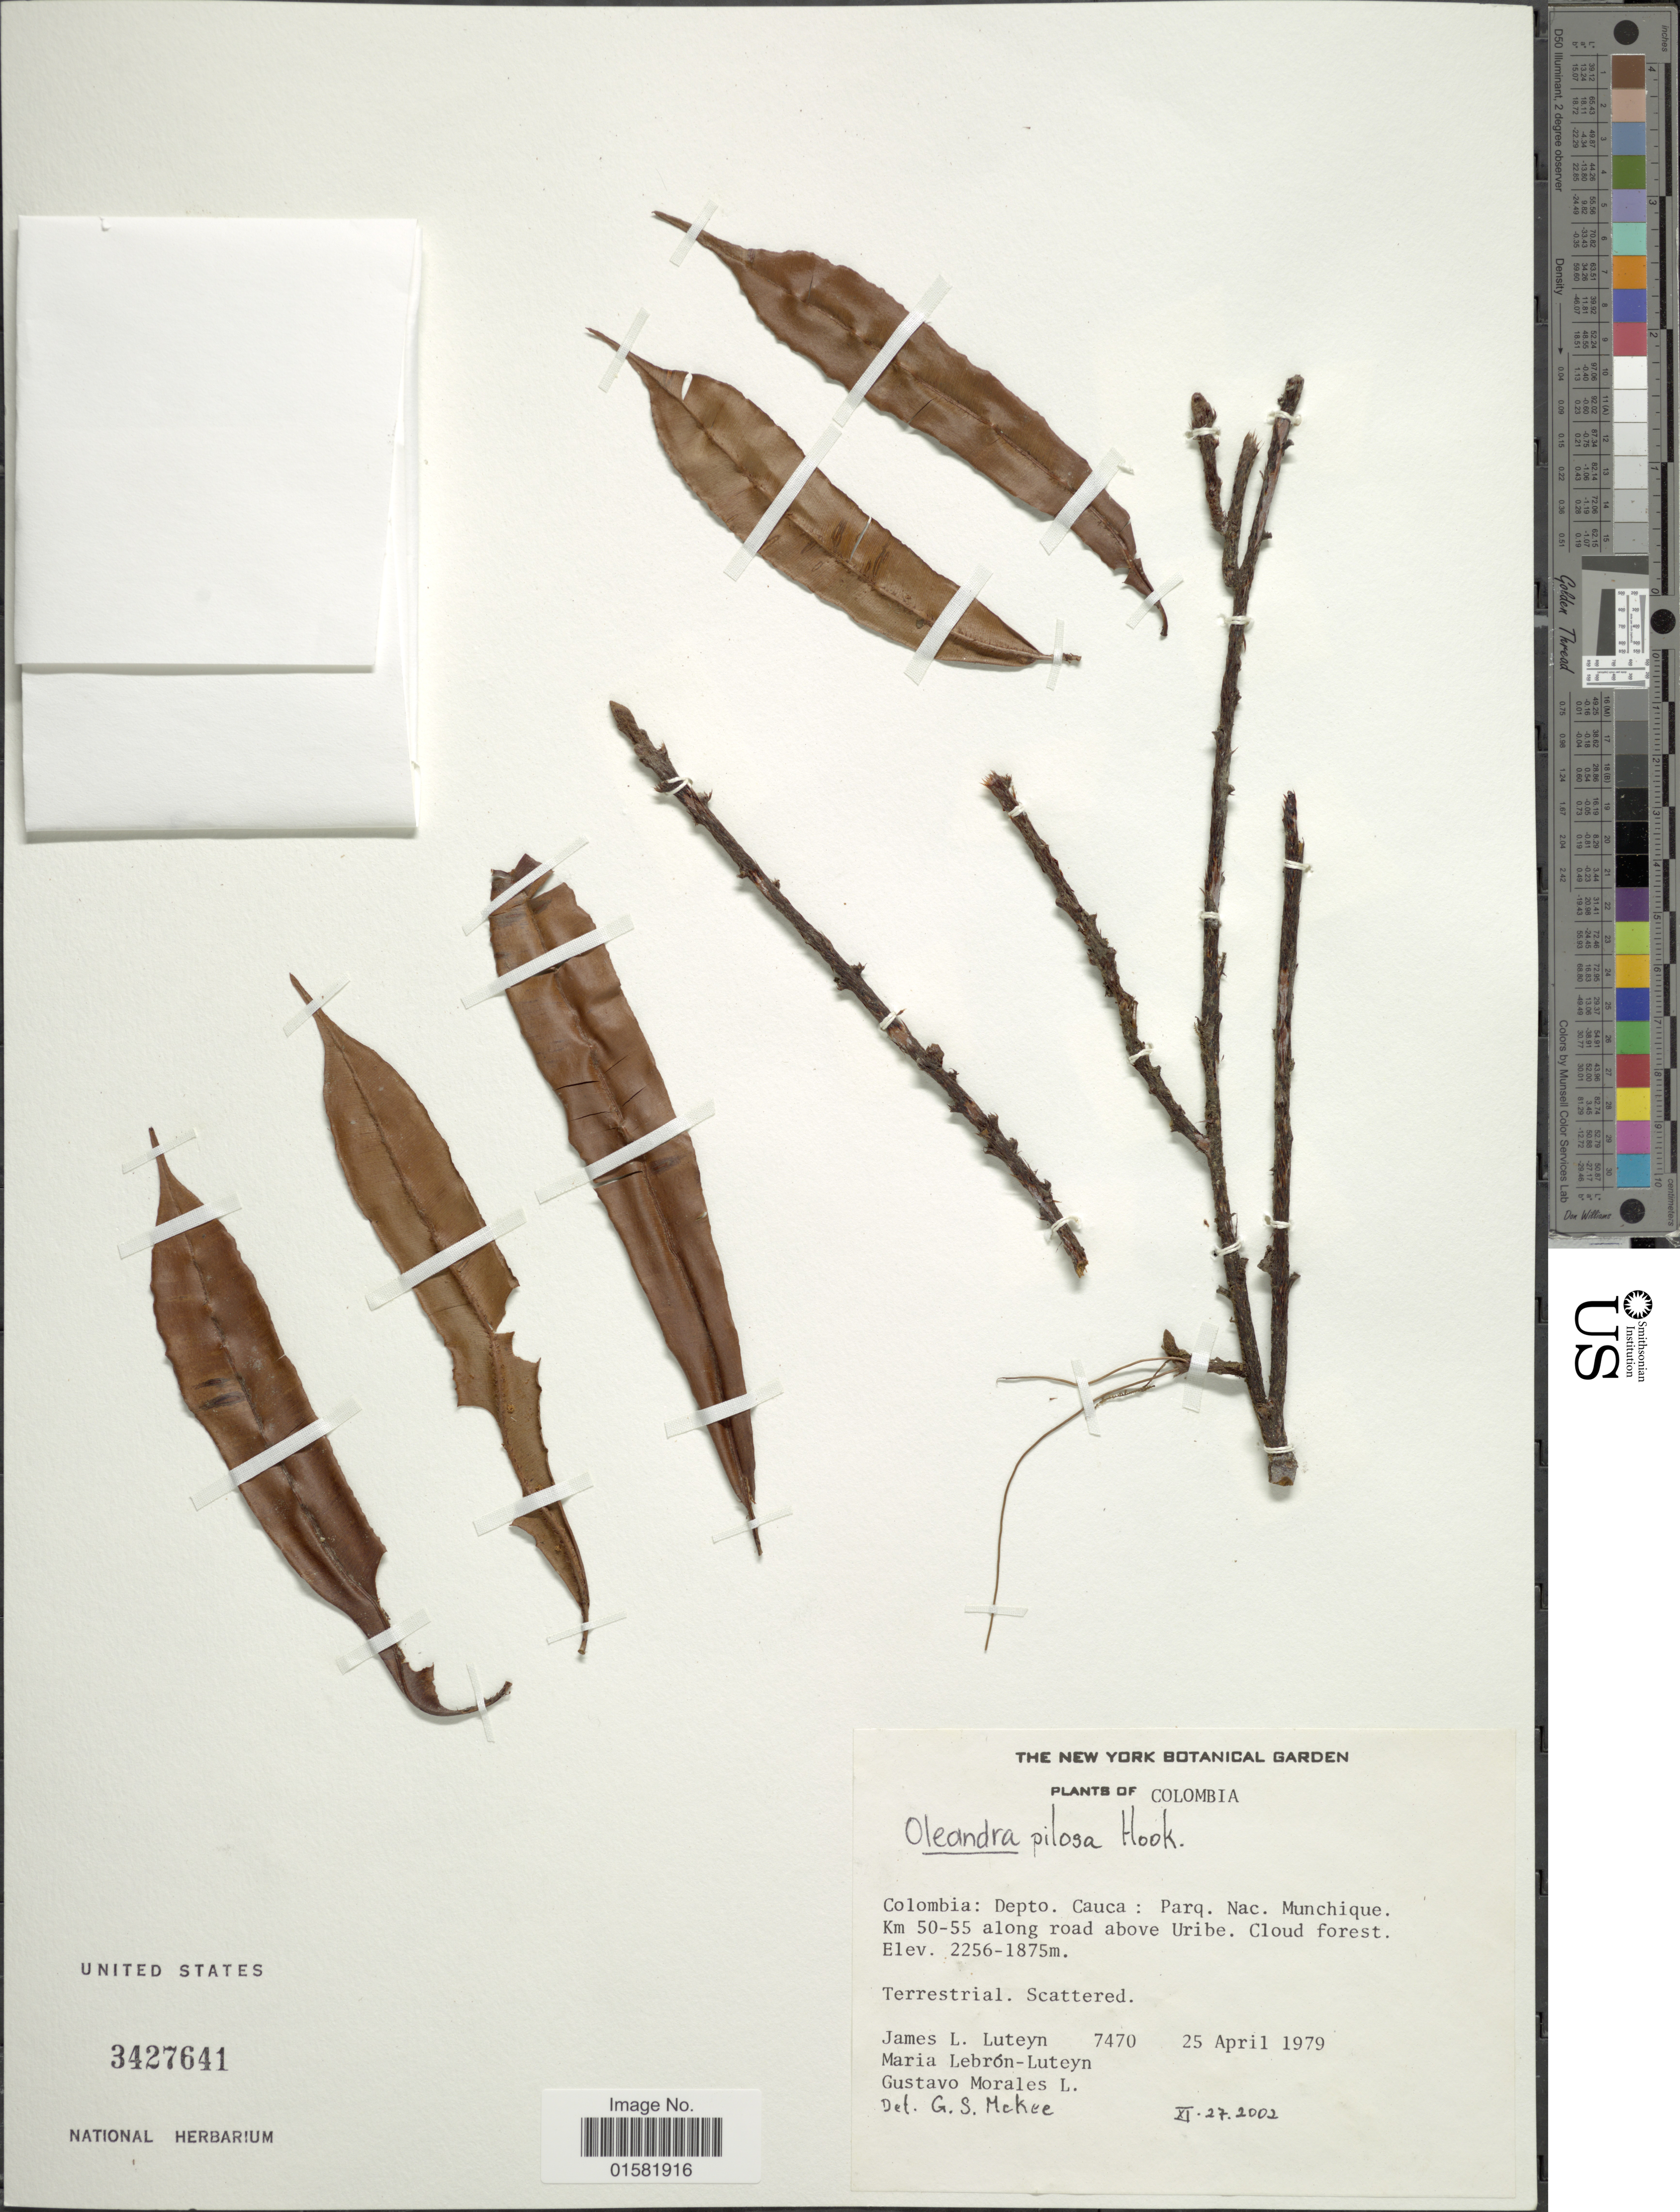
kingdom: Plantae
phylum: Tracheophyta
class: Polypodiopsida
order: Polypodiales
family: Oleandraceae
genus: Oleandra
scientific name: Oleandra pilosa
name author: Hook.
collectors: J. L. Luteyn, M. L. Lebrón-Luteyn & G. Morales L.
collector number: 7470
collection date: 1979-04-25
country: Colombia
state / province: Cauca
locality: Colombia, Depto. Cauca: Parq. Nac. Munchique, Km 50-55 along road above Uribe.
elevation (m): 1875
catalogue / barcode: US 3427641